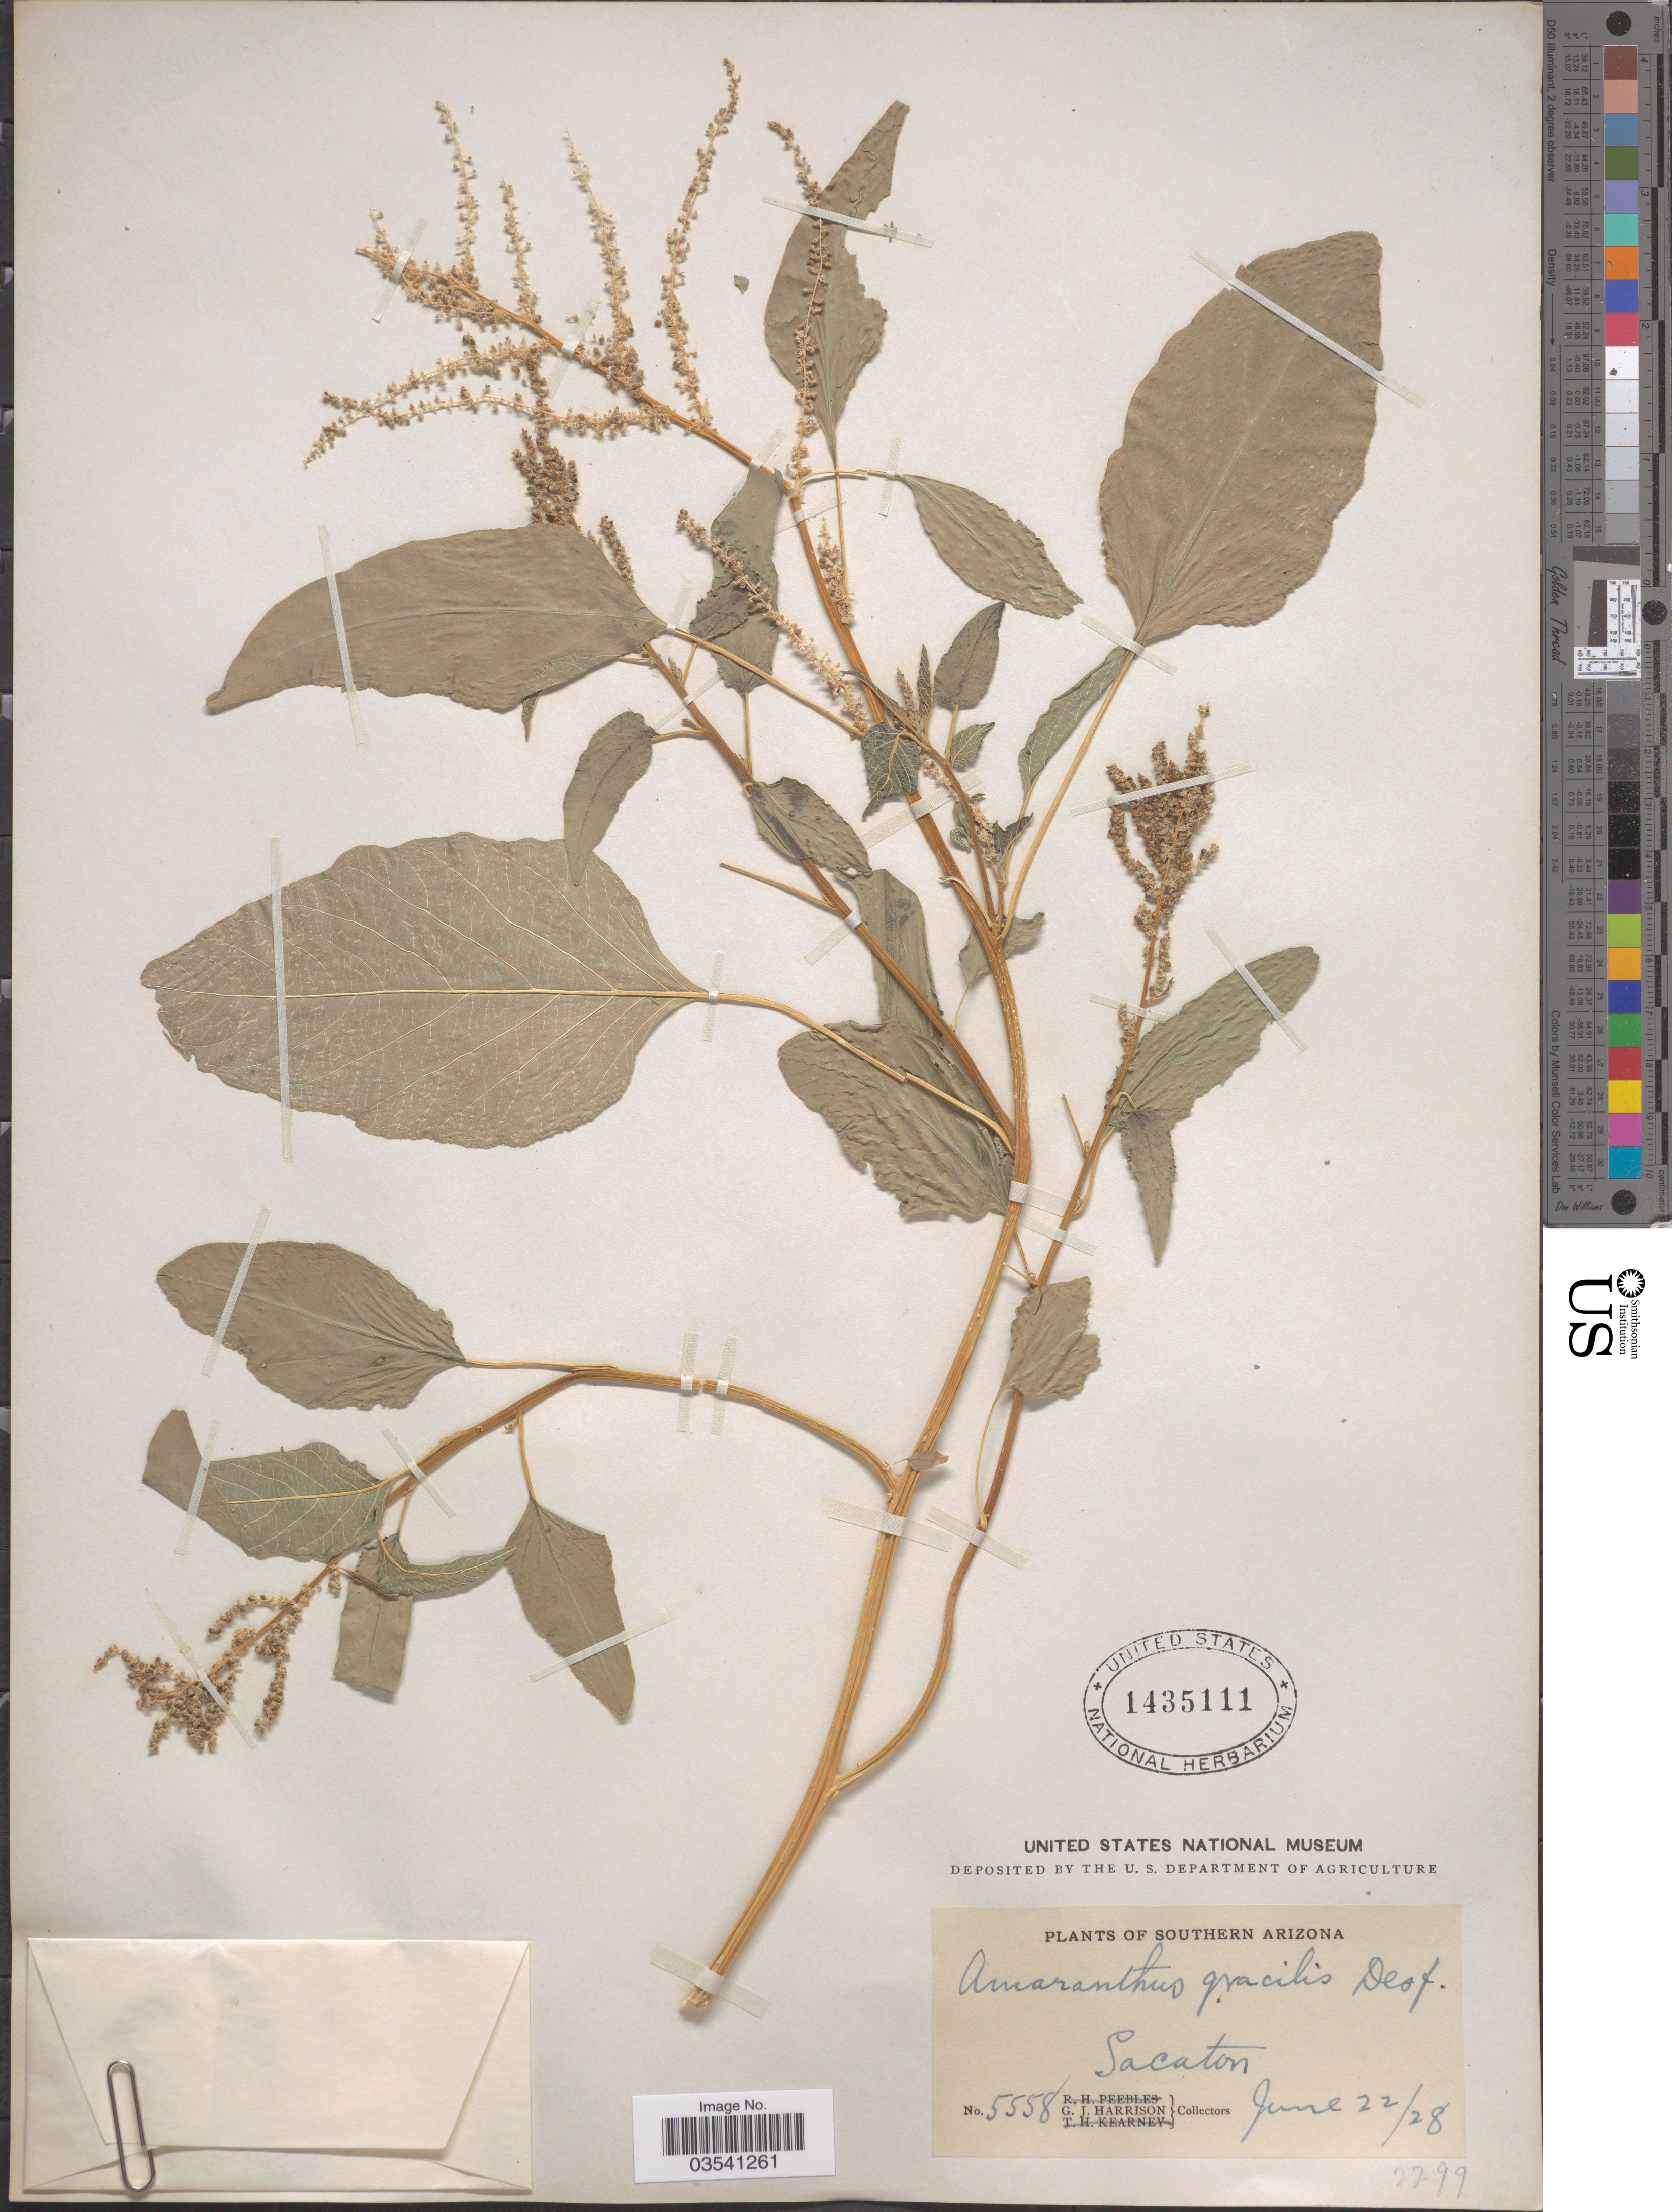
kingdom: Plantae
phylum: Tracheophyta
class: Magnoliopsida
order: Caryophyllales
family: Amaranthaceae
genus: Amaranthus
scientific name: Amaranthus viridis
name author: L.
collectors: G. J. Harrison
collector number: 5558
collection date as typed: Transcribed d/m/y: 22/6/28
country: United States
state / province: Arizona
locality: Southern Arizona. Sacaton.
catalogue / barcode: US 1435111